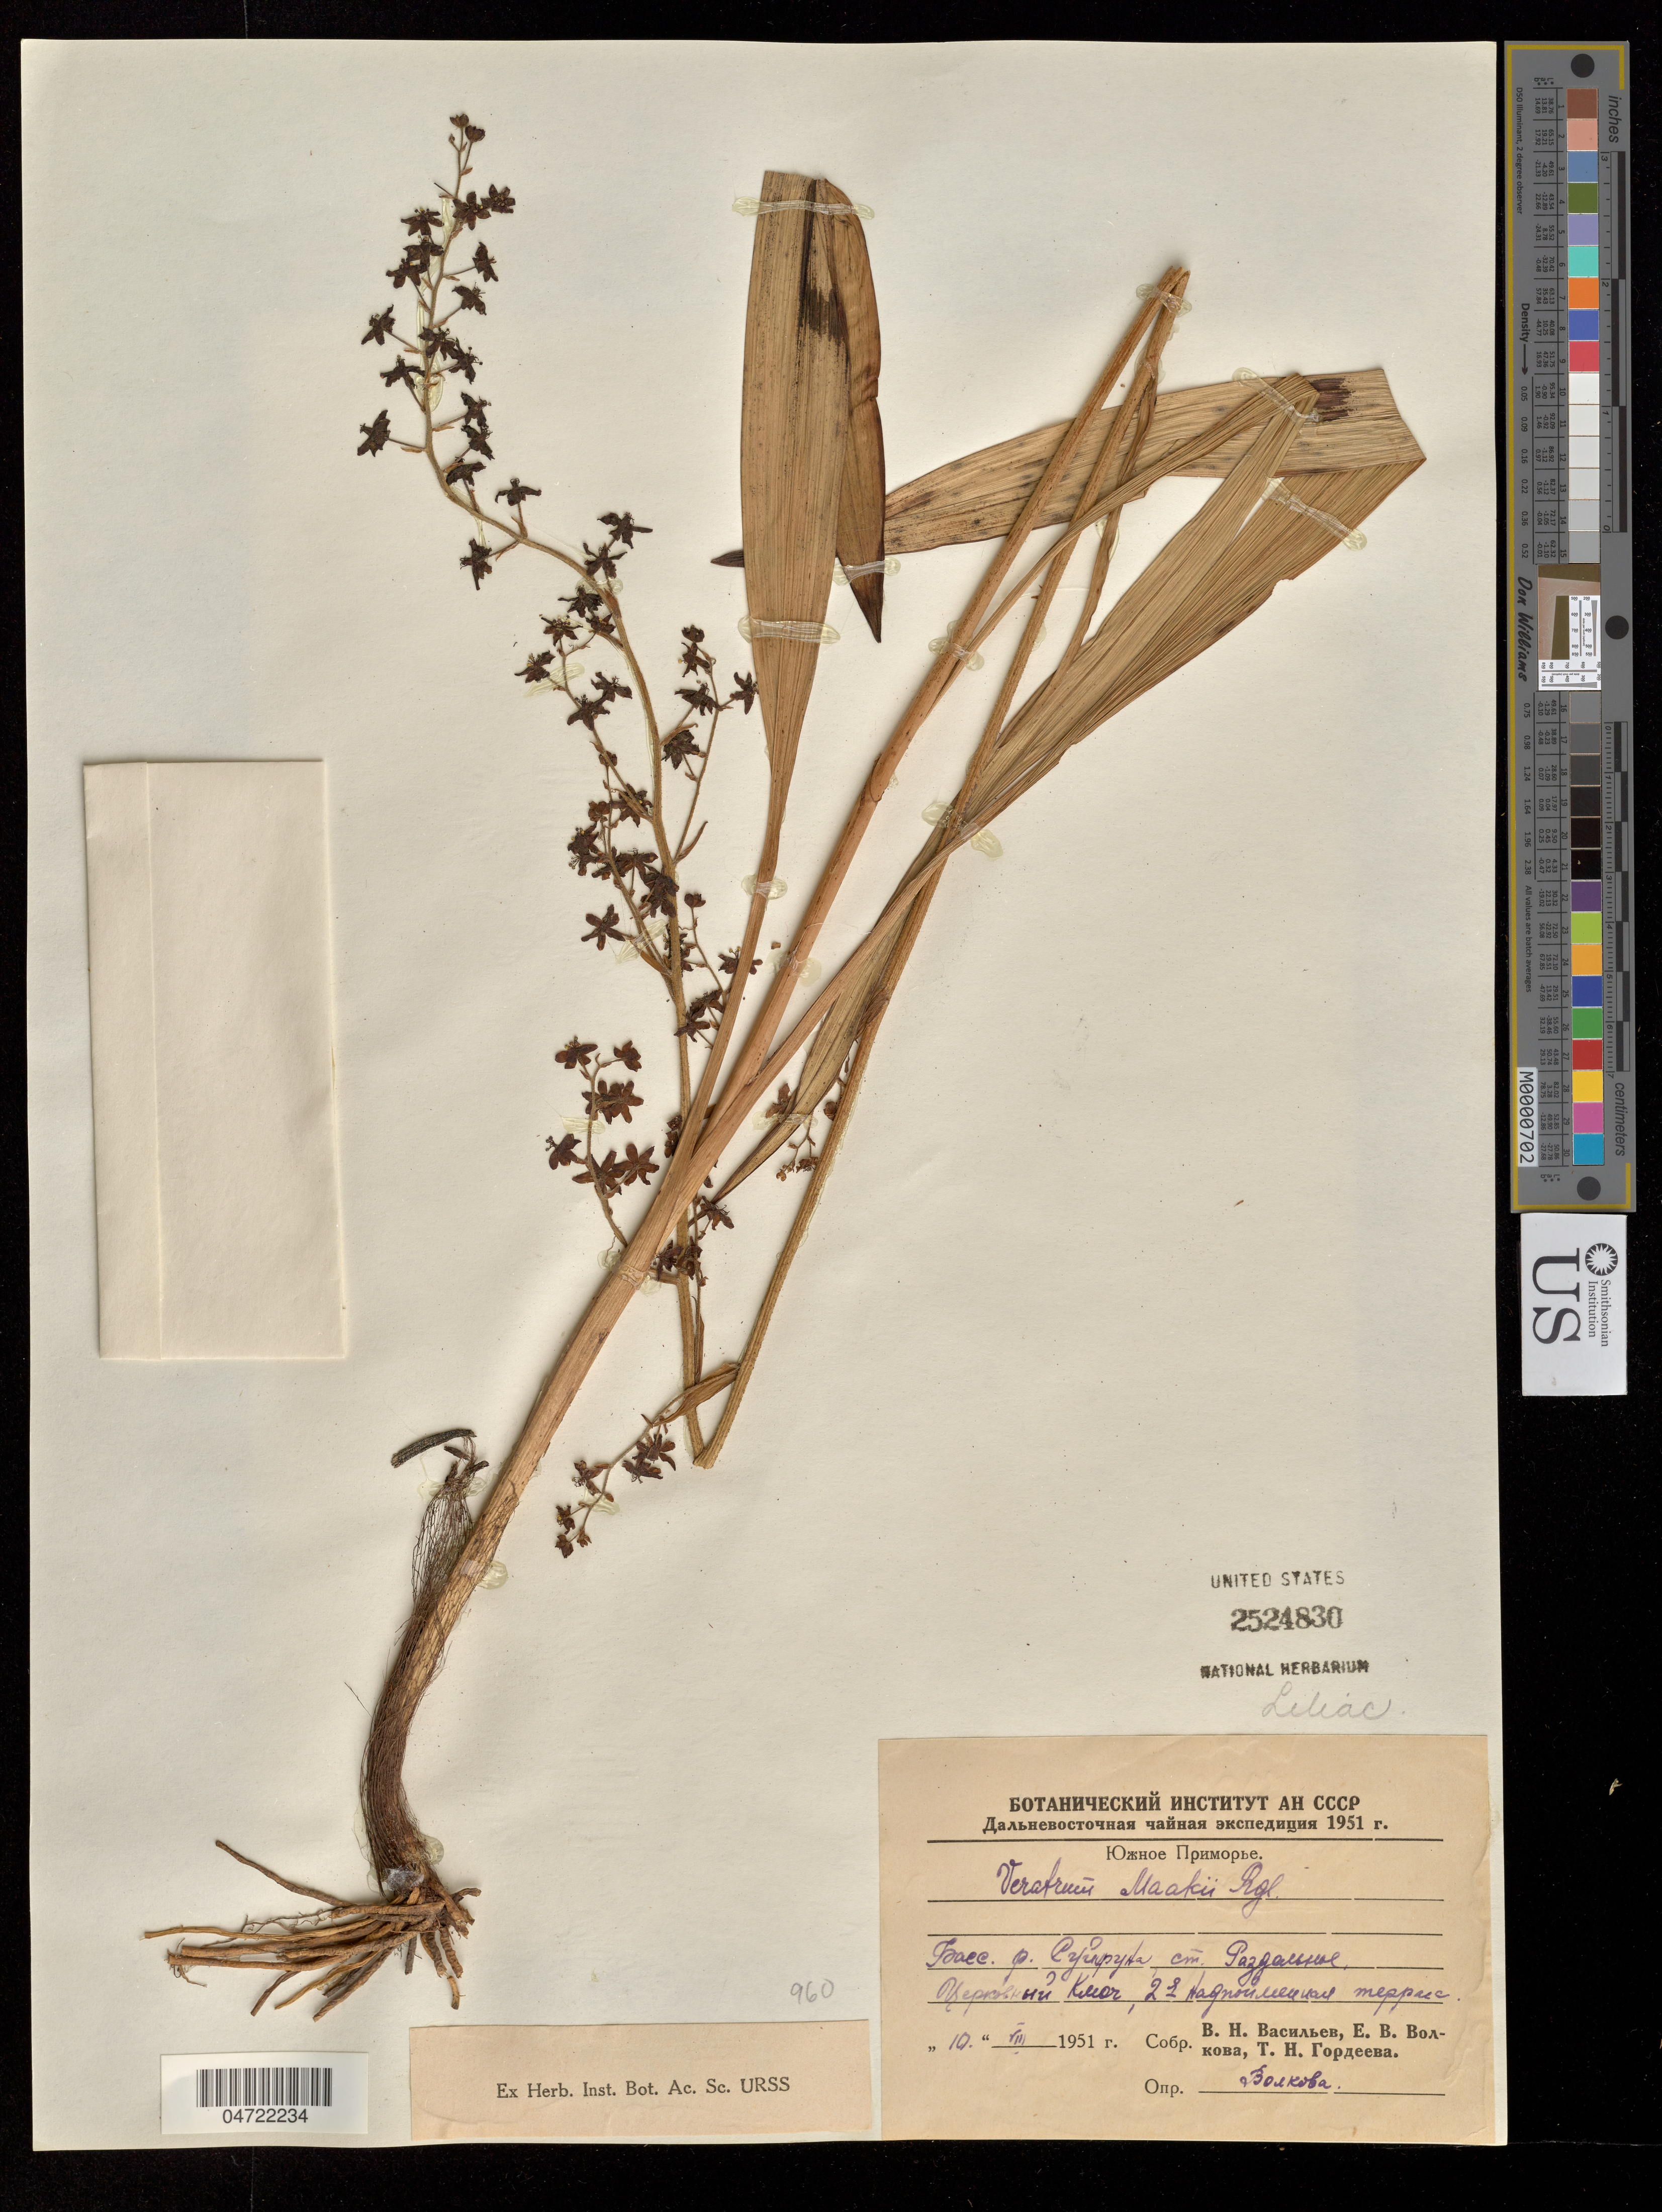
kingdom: Plantae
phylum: Tracheophyta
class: Liliopsida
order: Liliales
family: Melanthiaceae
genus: Veratrum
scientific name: Veratrum maackii subsp. maackii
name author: Regel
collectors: B. Bachabeb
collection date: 1951-06-10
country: Russian Federation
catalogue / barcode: US 2524830